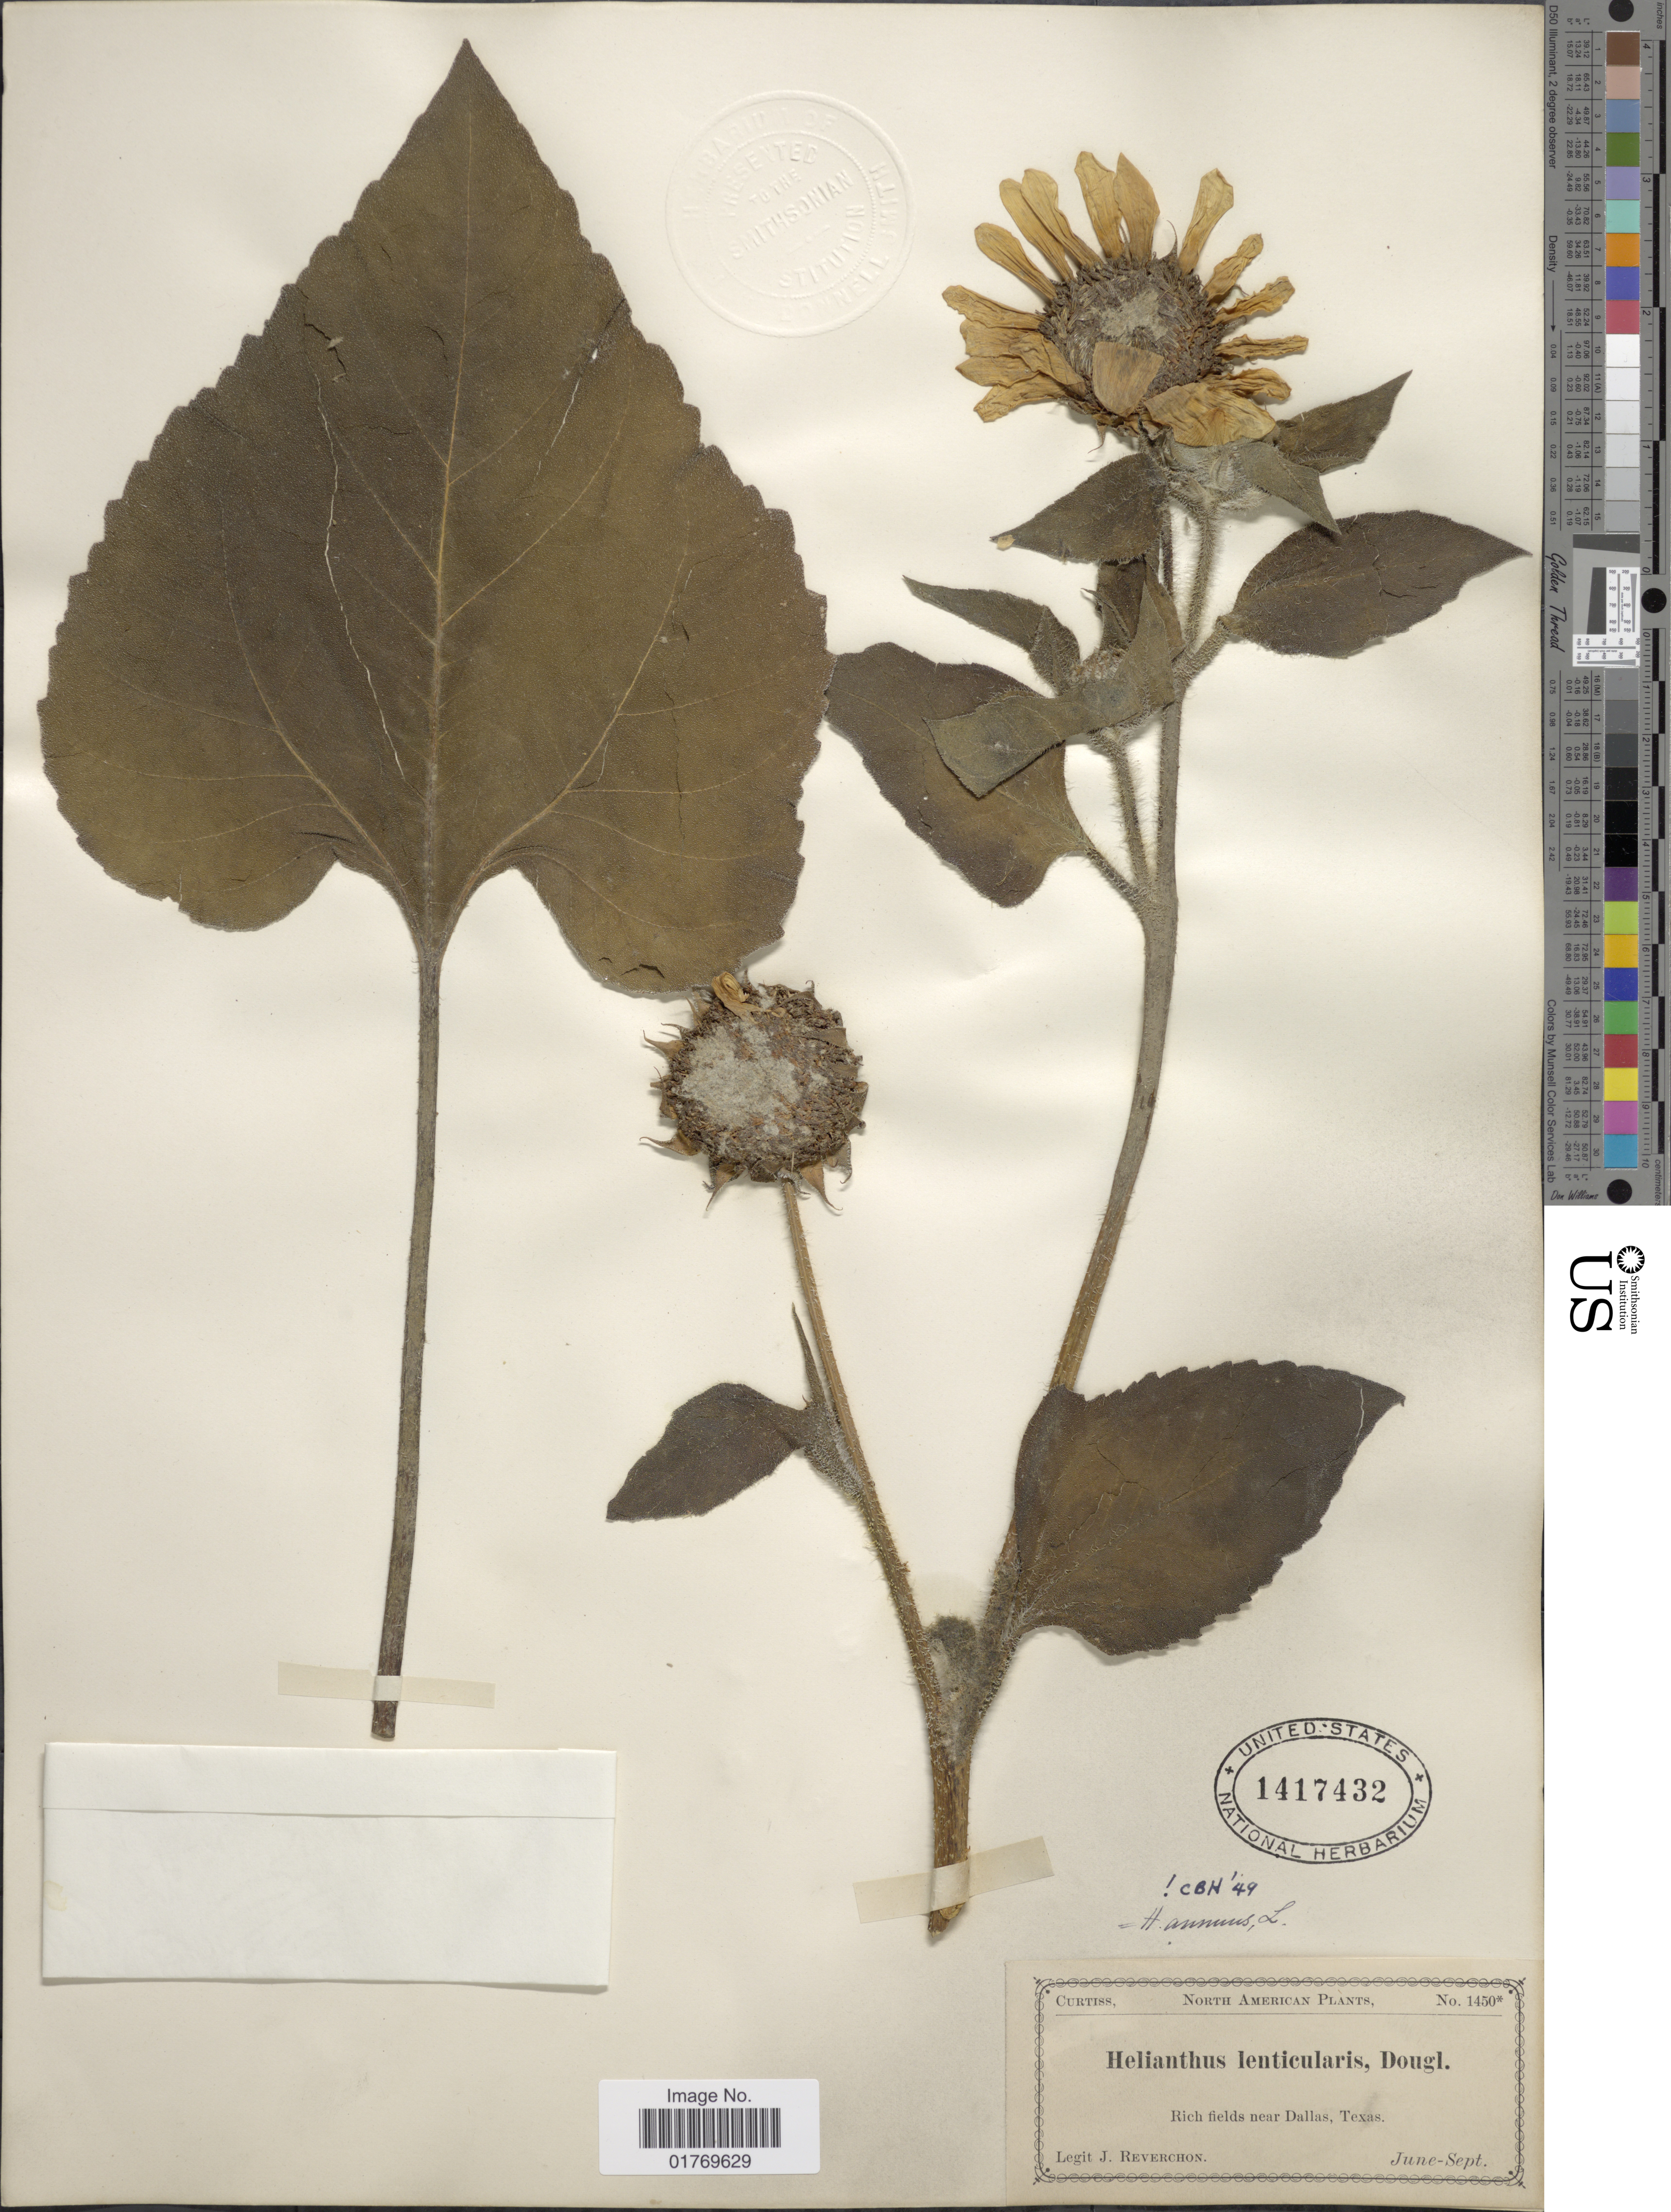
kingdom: Plantae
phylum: Tracheophyta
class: Magnoliopsida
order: Asterales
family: Asteraceae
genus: Helianthus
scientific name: Helianthus annuus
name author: L.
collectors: J. Reverchon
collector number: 1450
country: United States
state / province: Texas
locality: Rich fields near Dallas, Texas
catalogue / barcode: US 1417432